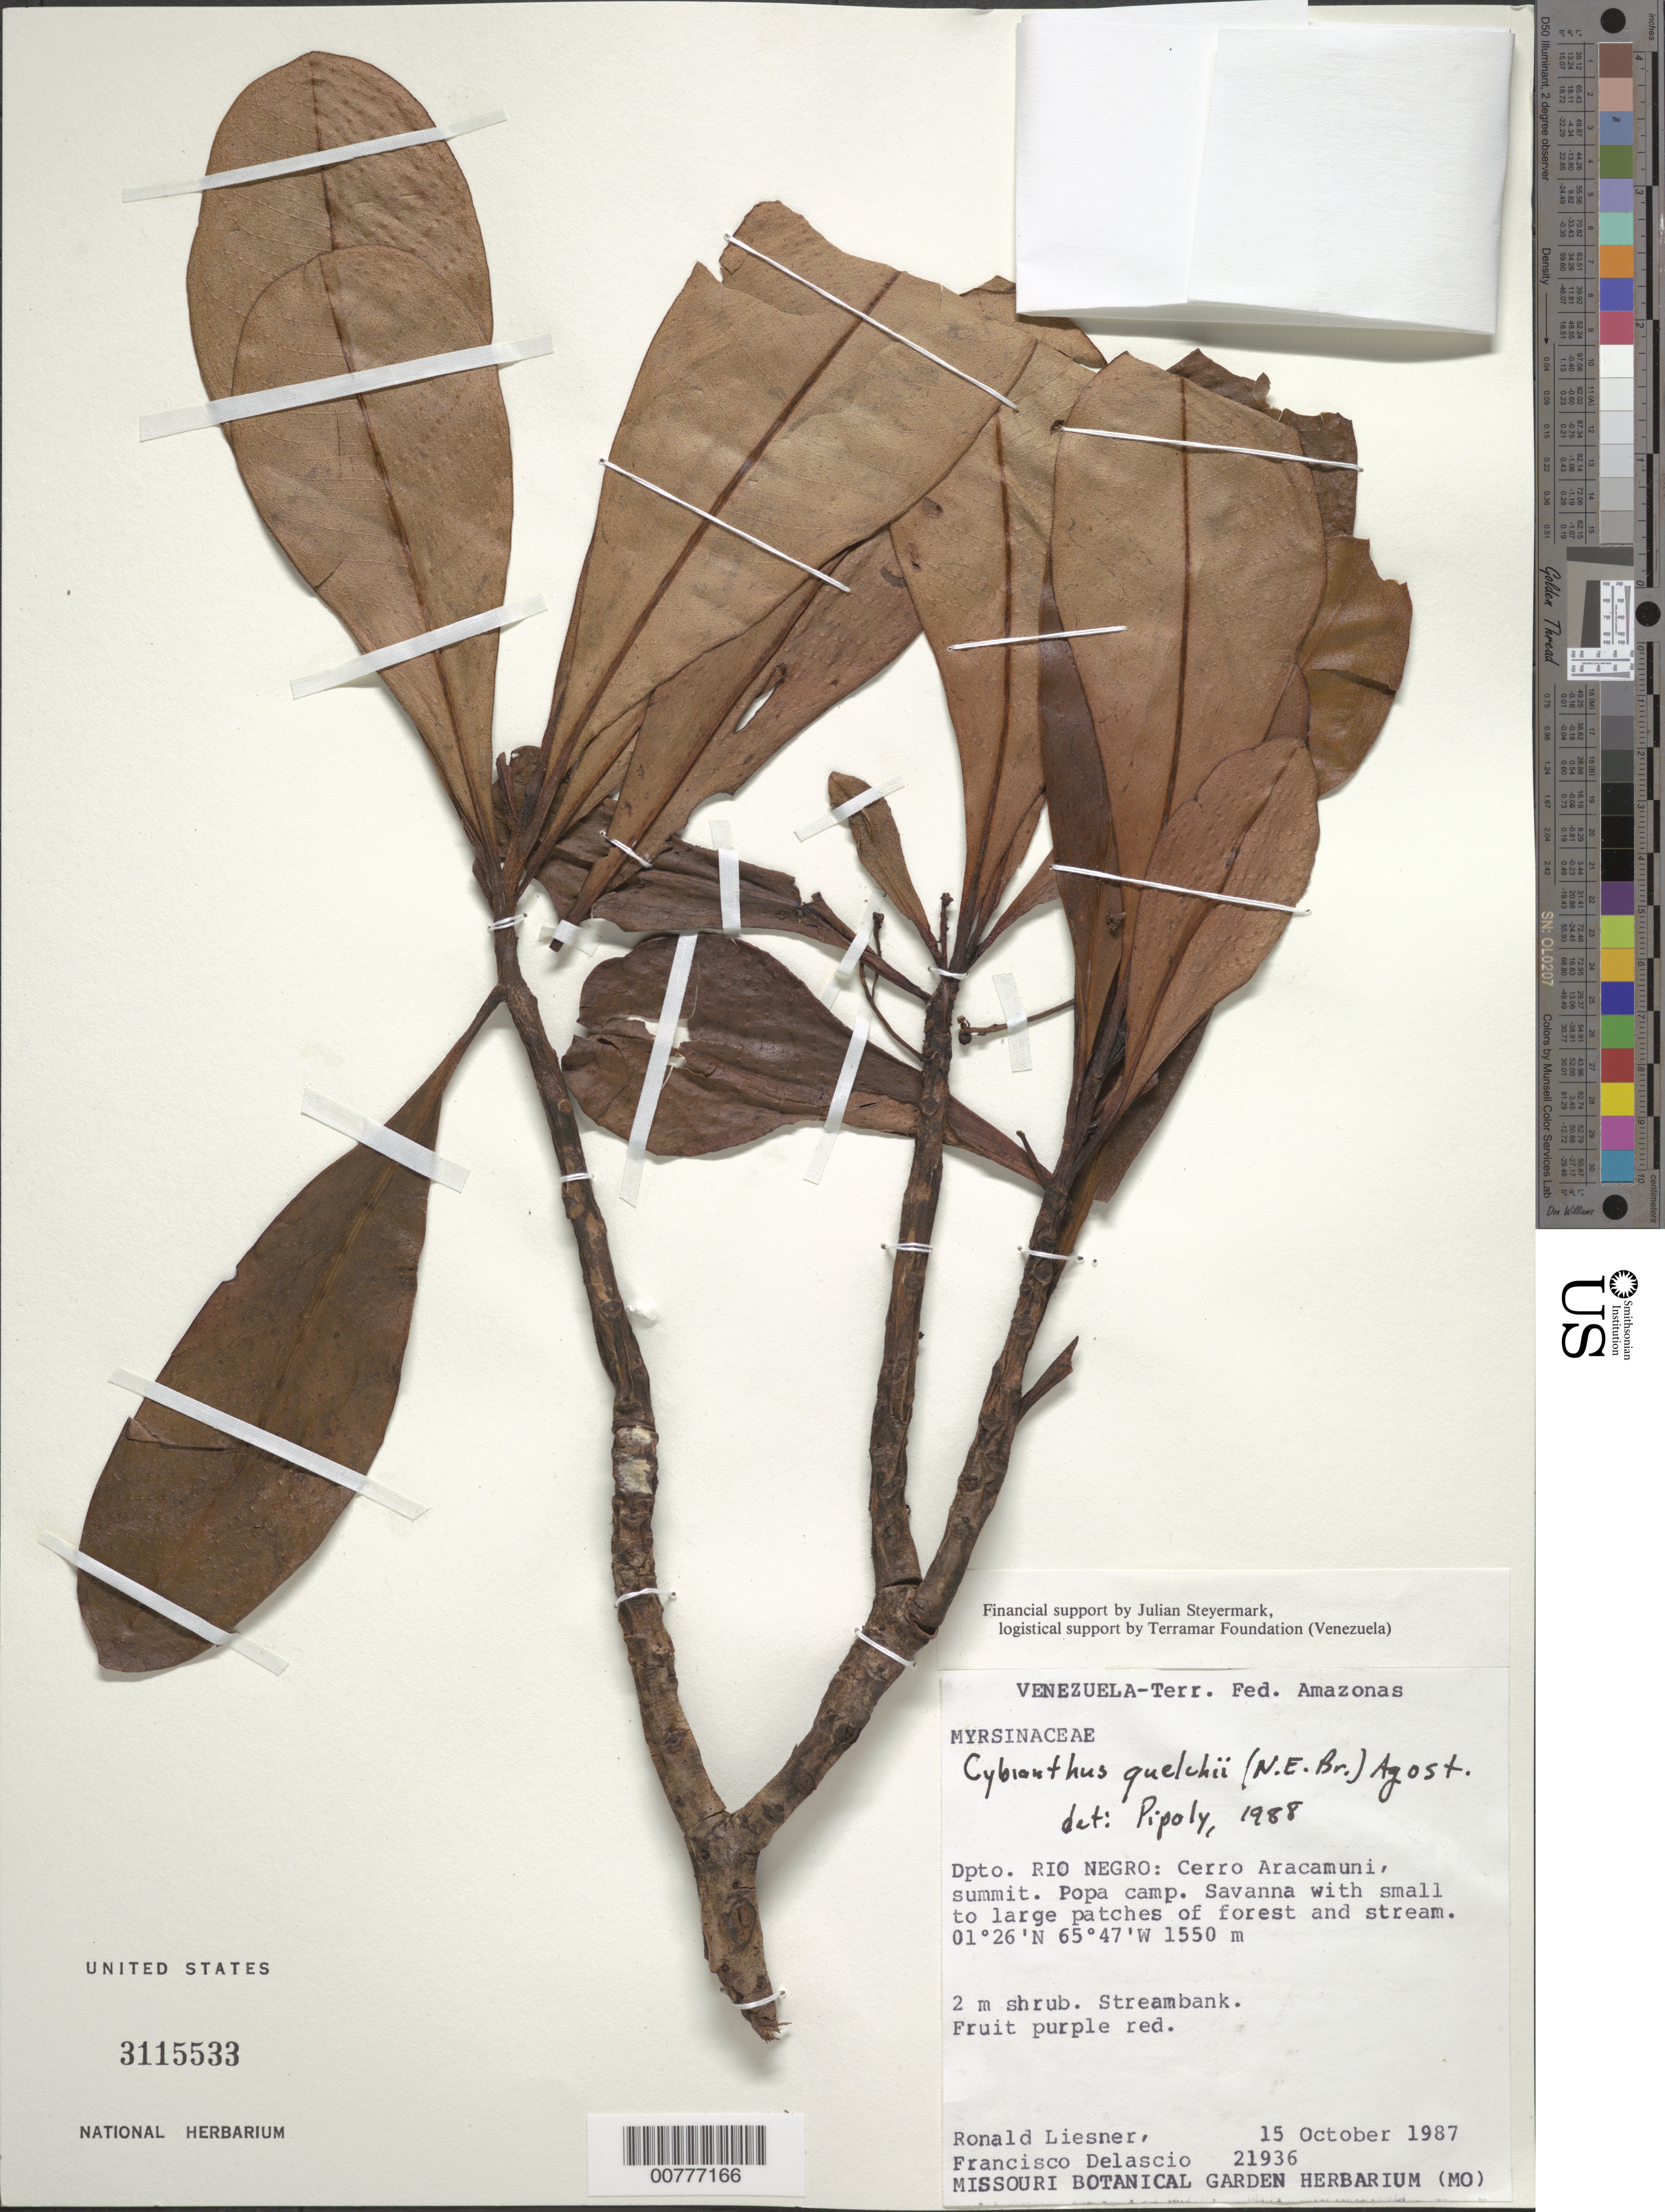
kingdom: Plantae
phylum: Tracheophyta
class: Magnoliopsida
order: Ericales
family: Primulaceae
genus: Cybianthus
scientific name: Cybianthus quelchii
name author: (N.E. Br.) G. Agostini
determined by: Pipoly, J. J., III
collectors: R. L. Liesner & F. Delascio C.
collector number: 21936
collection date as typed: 15-Oct-87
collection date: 1987-10-15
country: Venezuela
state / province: Amazonas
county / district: Río Negro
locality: Cerro Aracamuni, Popa camp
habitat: Savanna with small to large patches of forest and stream; streambank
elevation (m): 1550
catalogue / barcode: US 3115533